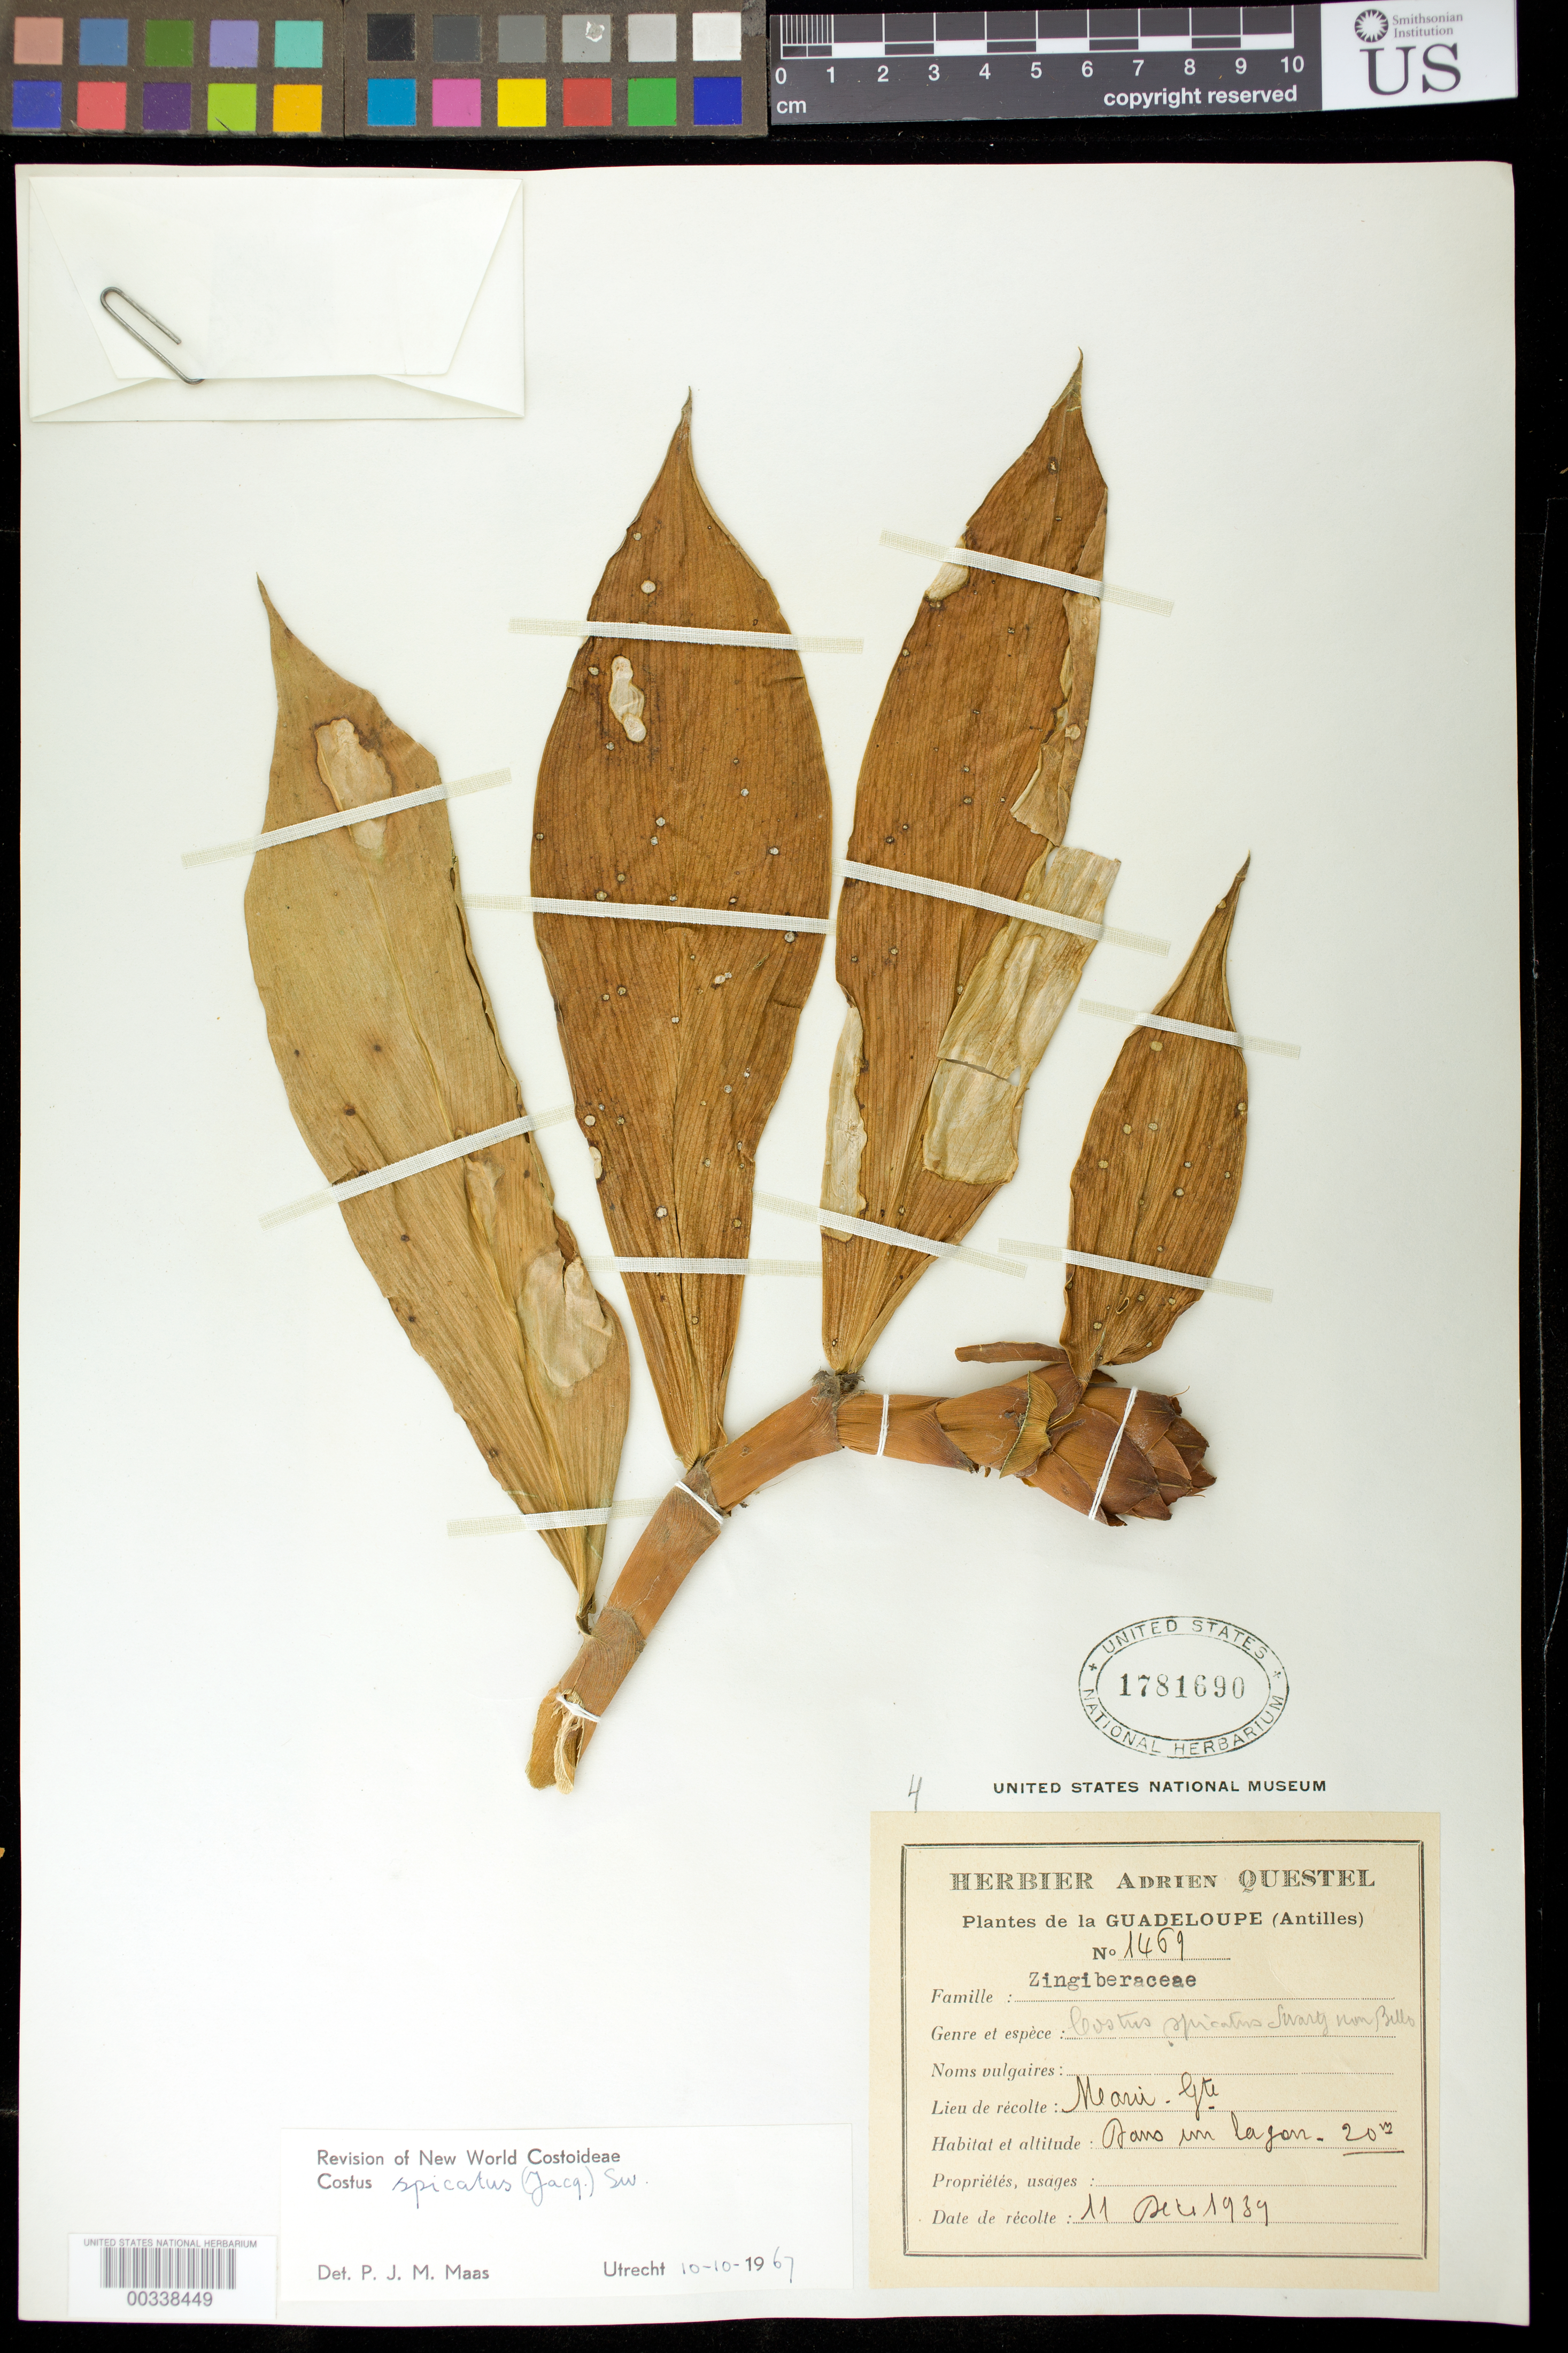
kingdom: Plantae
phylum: Tracheophyta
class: Liliopsida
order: Zingiberales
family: Costaceae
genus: Costus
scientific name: Costus spicatus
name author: (Jacq.) Sw.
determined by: Maas, Paul J. M.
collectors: A. Questel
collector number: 1469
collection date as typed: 11 Dec 1939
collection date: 1939-12-11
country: Guadeloupe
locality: Mearii - gte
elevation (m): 20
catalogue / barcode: US 1781690